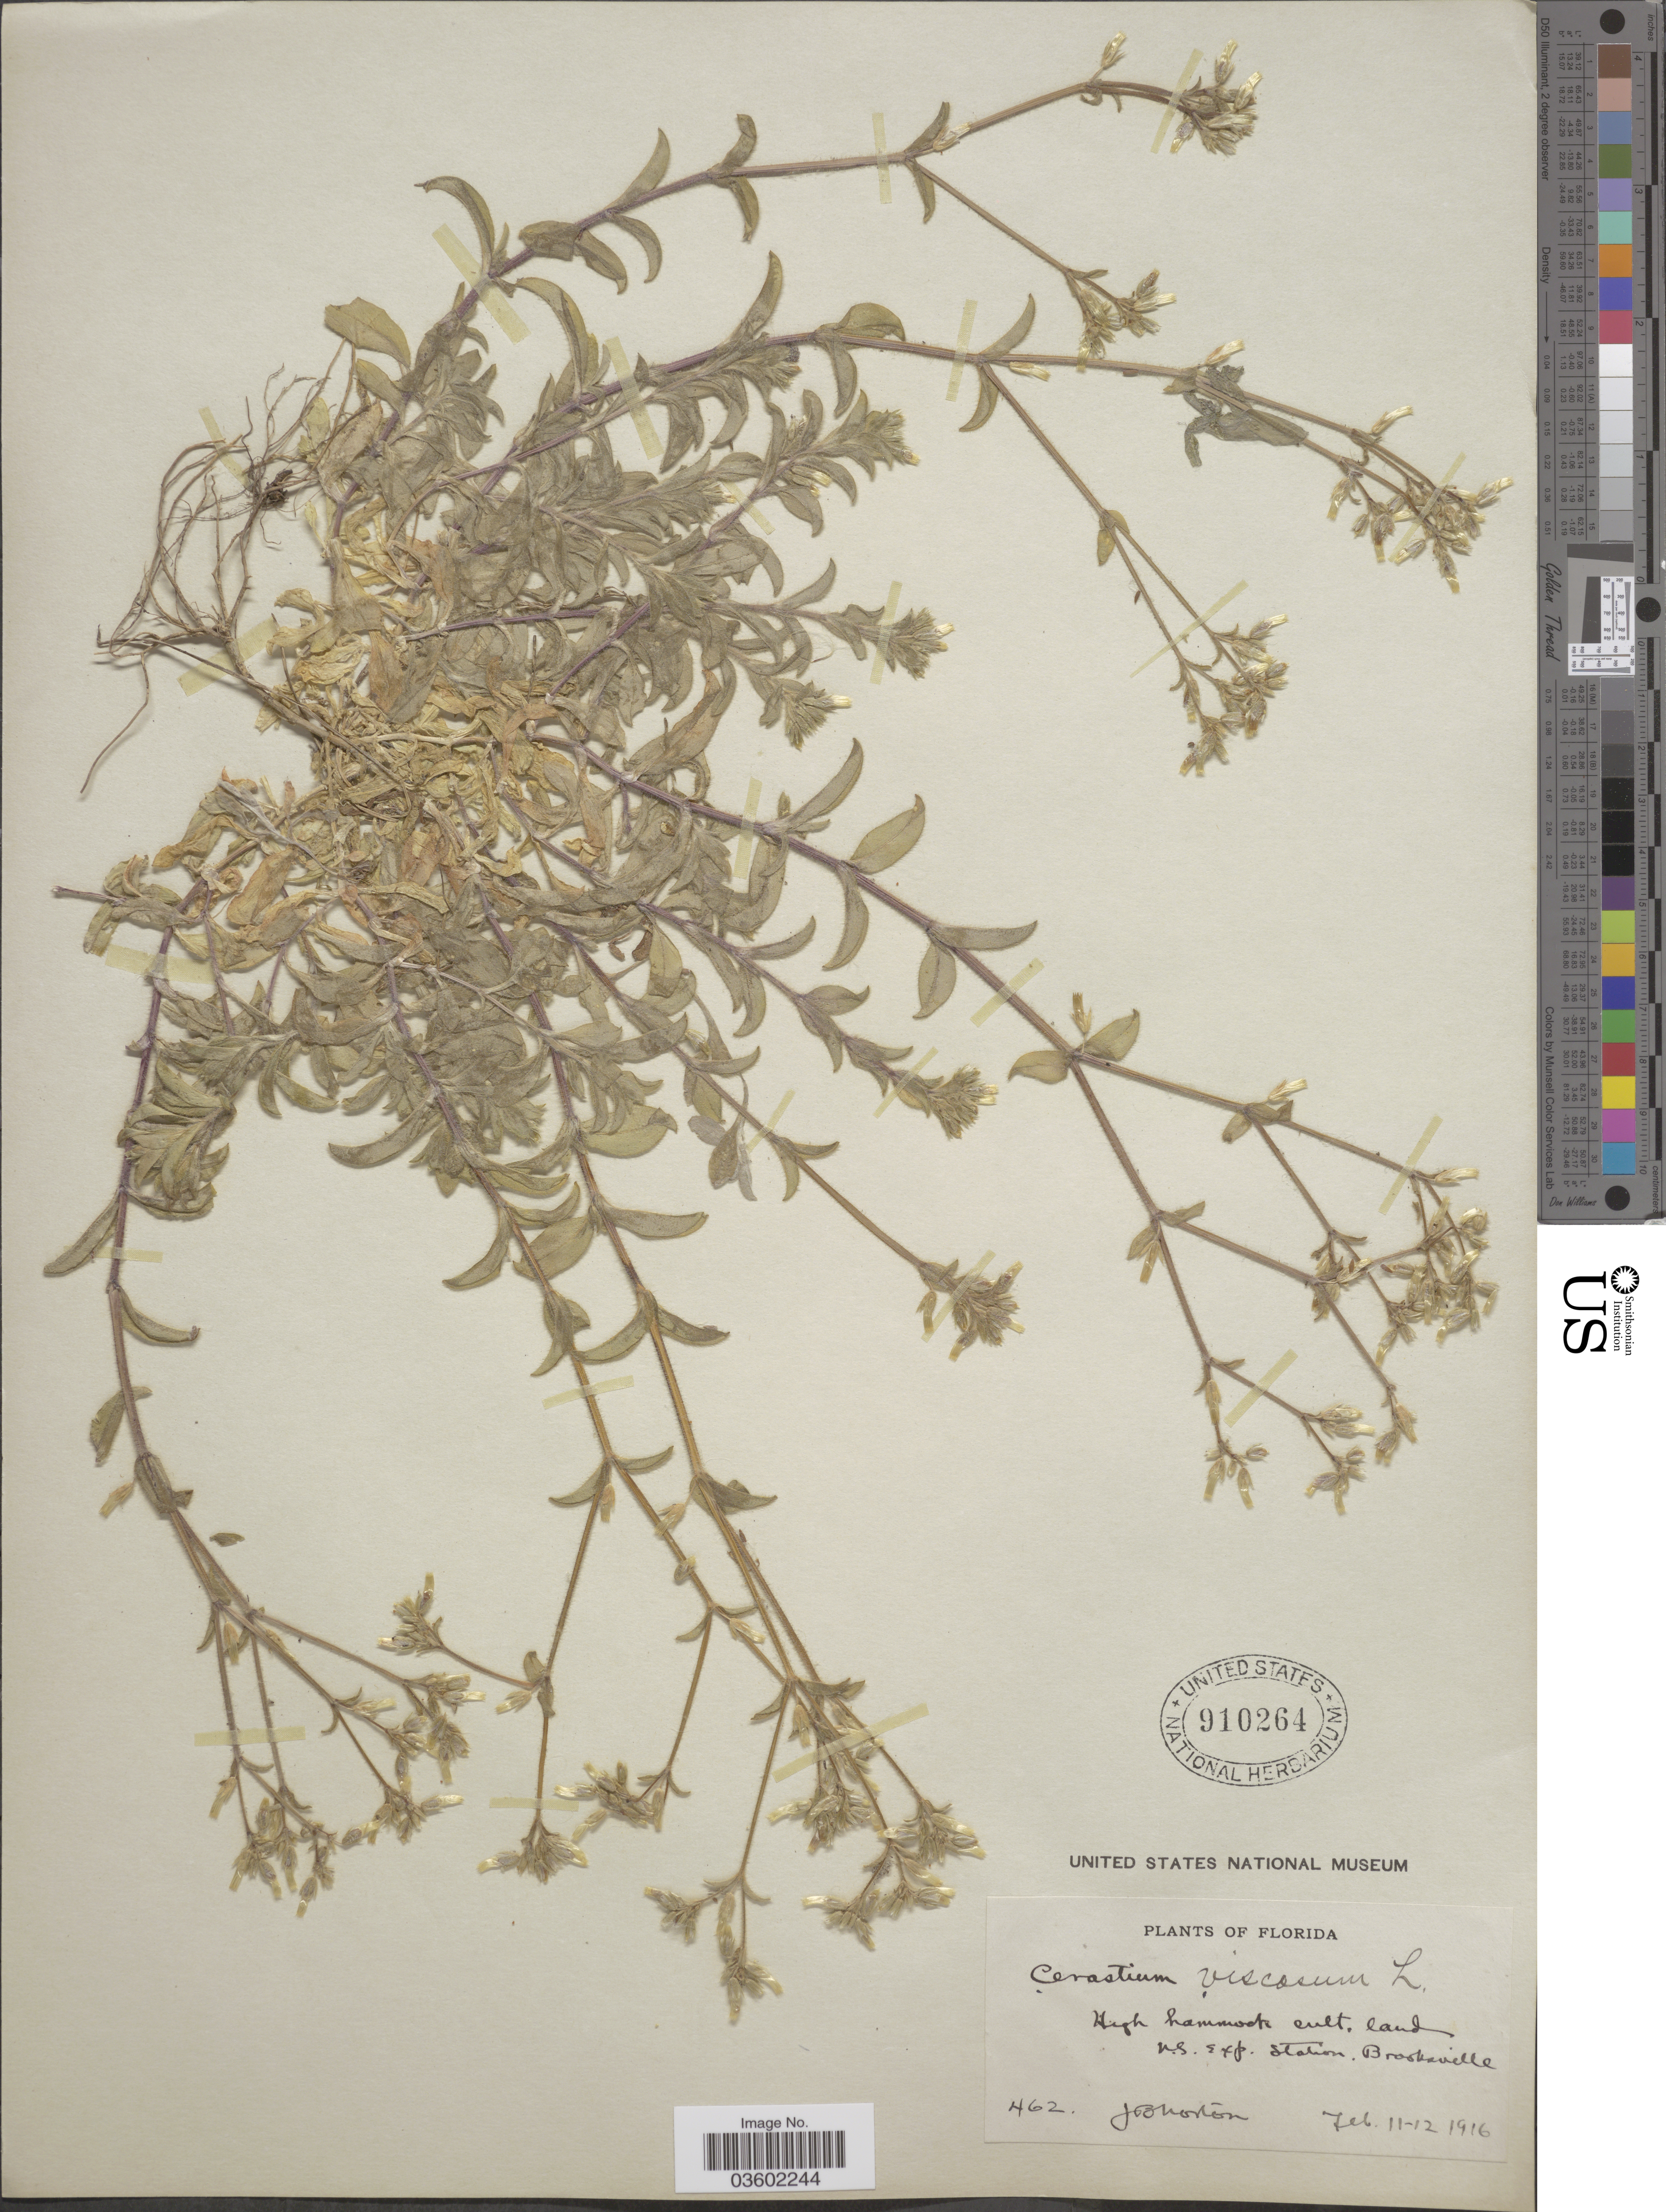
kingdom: Plantae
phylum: Tracheophyta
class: Magnoliopsida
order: Caryophyllales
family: Caryophyllaceae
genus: Cerastium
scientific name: Cerastium viscosum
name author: L.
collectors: J. B. Norton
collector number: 462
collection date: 1916-02-11/1916-02-12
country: United States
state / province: Florida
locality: High hammock cult. land. N.S. Exp. Station Brooksville.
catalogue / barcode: US 910264